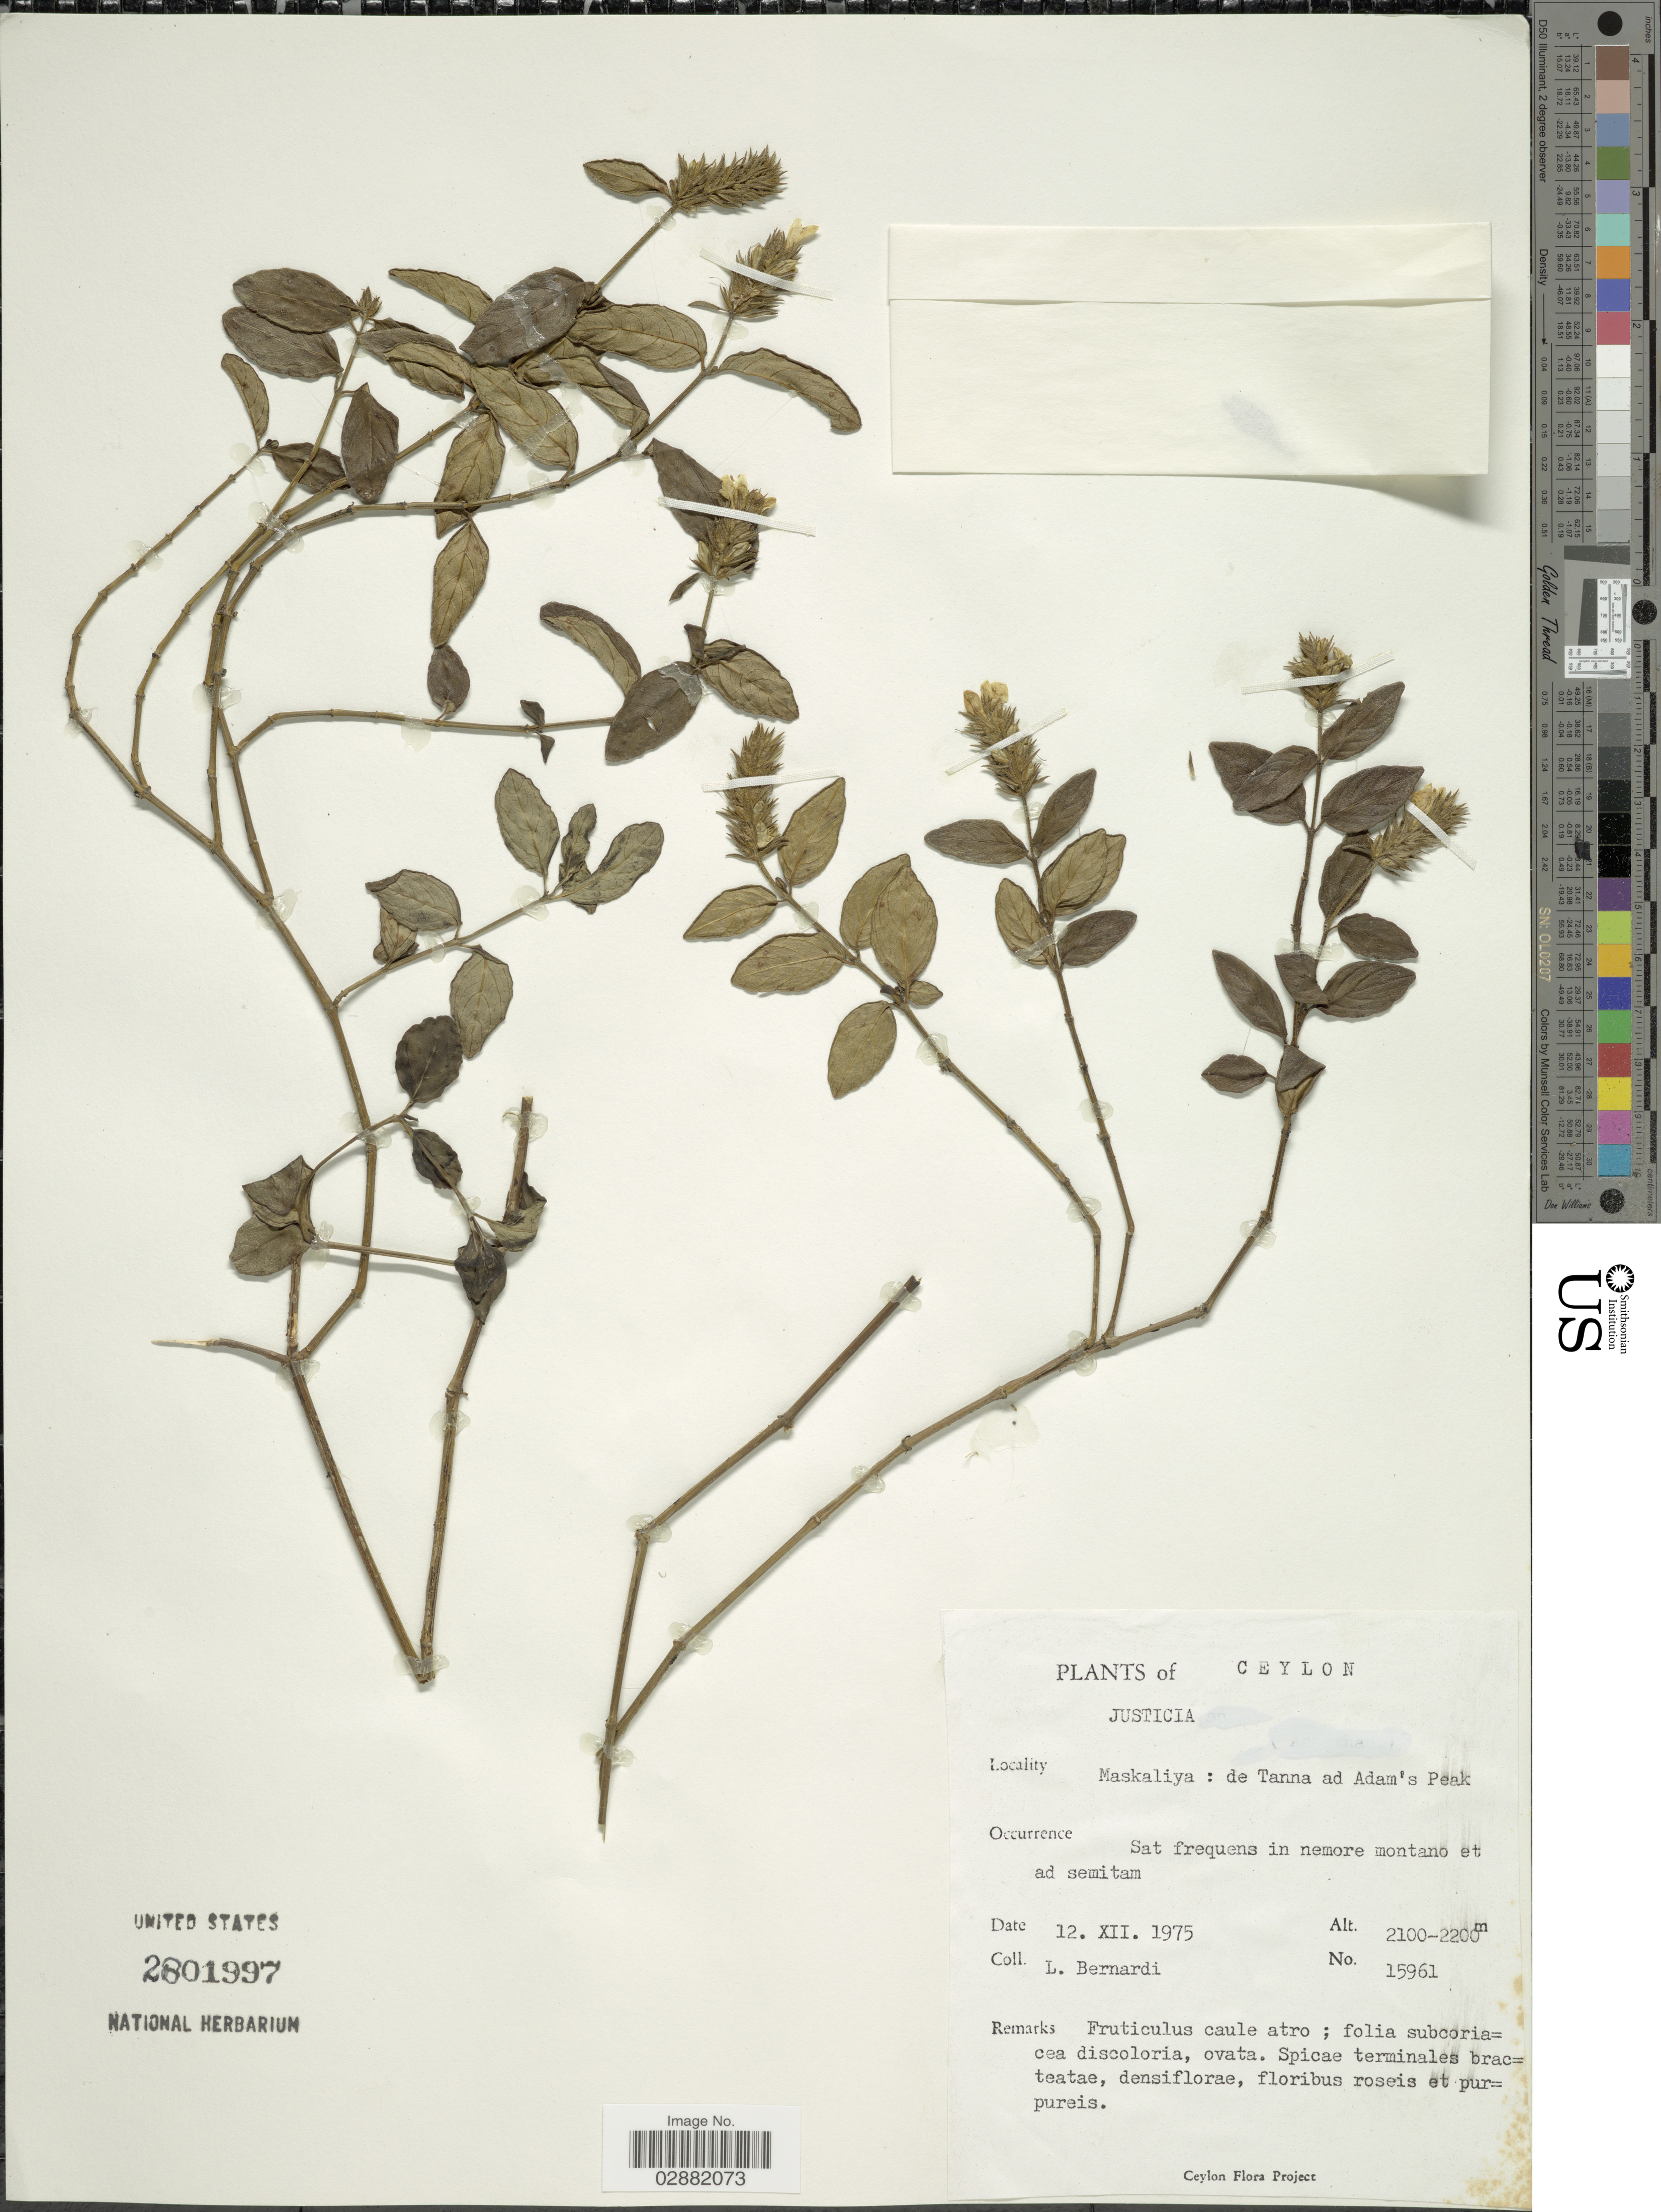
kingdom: Plantae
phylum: Tracheophyta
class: Magnoliopsida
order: Lamiales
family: Acanthaceae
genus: Justicia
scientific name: Justicia sp.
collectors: L. Bernardi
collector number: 15961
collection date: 1975-12-12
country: Sri Lanka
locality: Ceylon, Maskaliya, de Tanna ad Adam's Peak.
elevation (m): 2100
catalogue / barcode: US 2801997